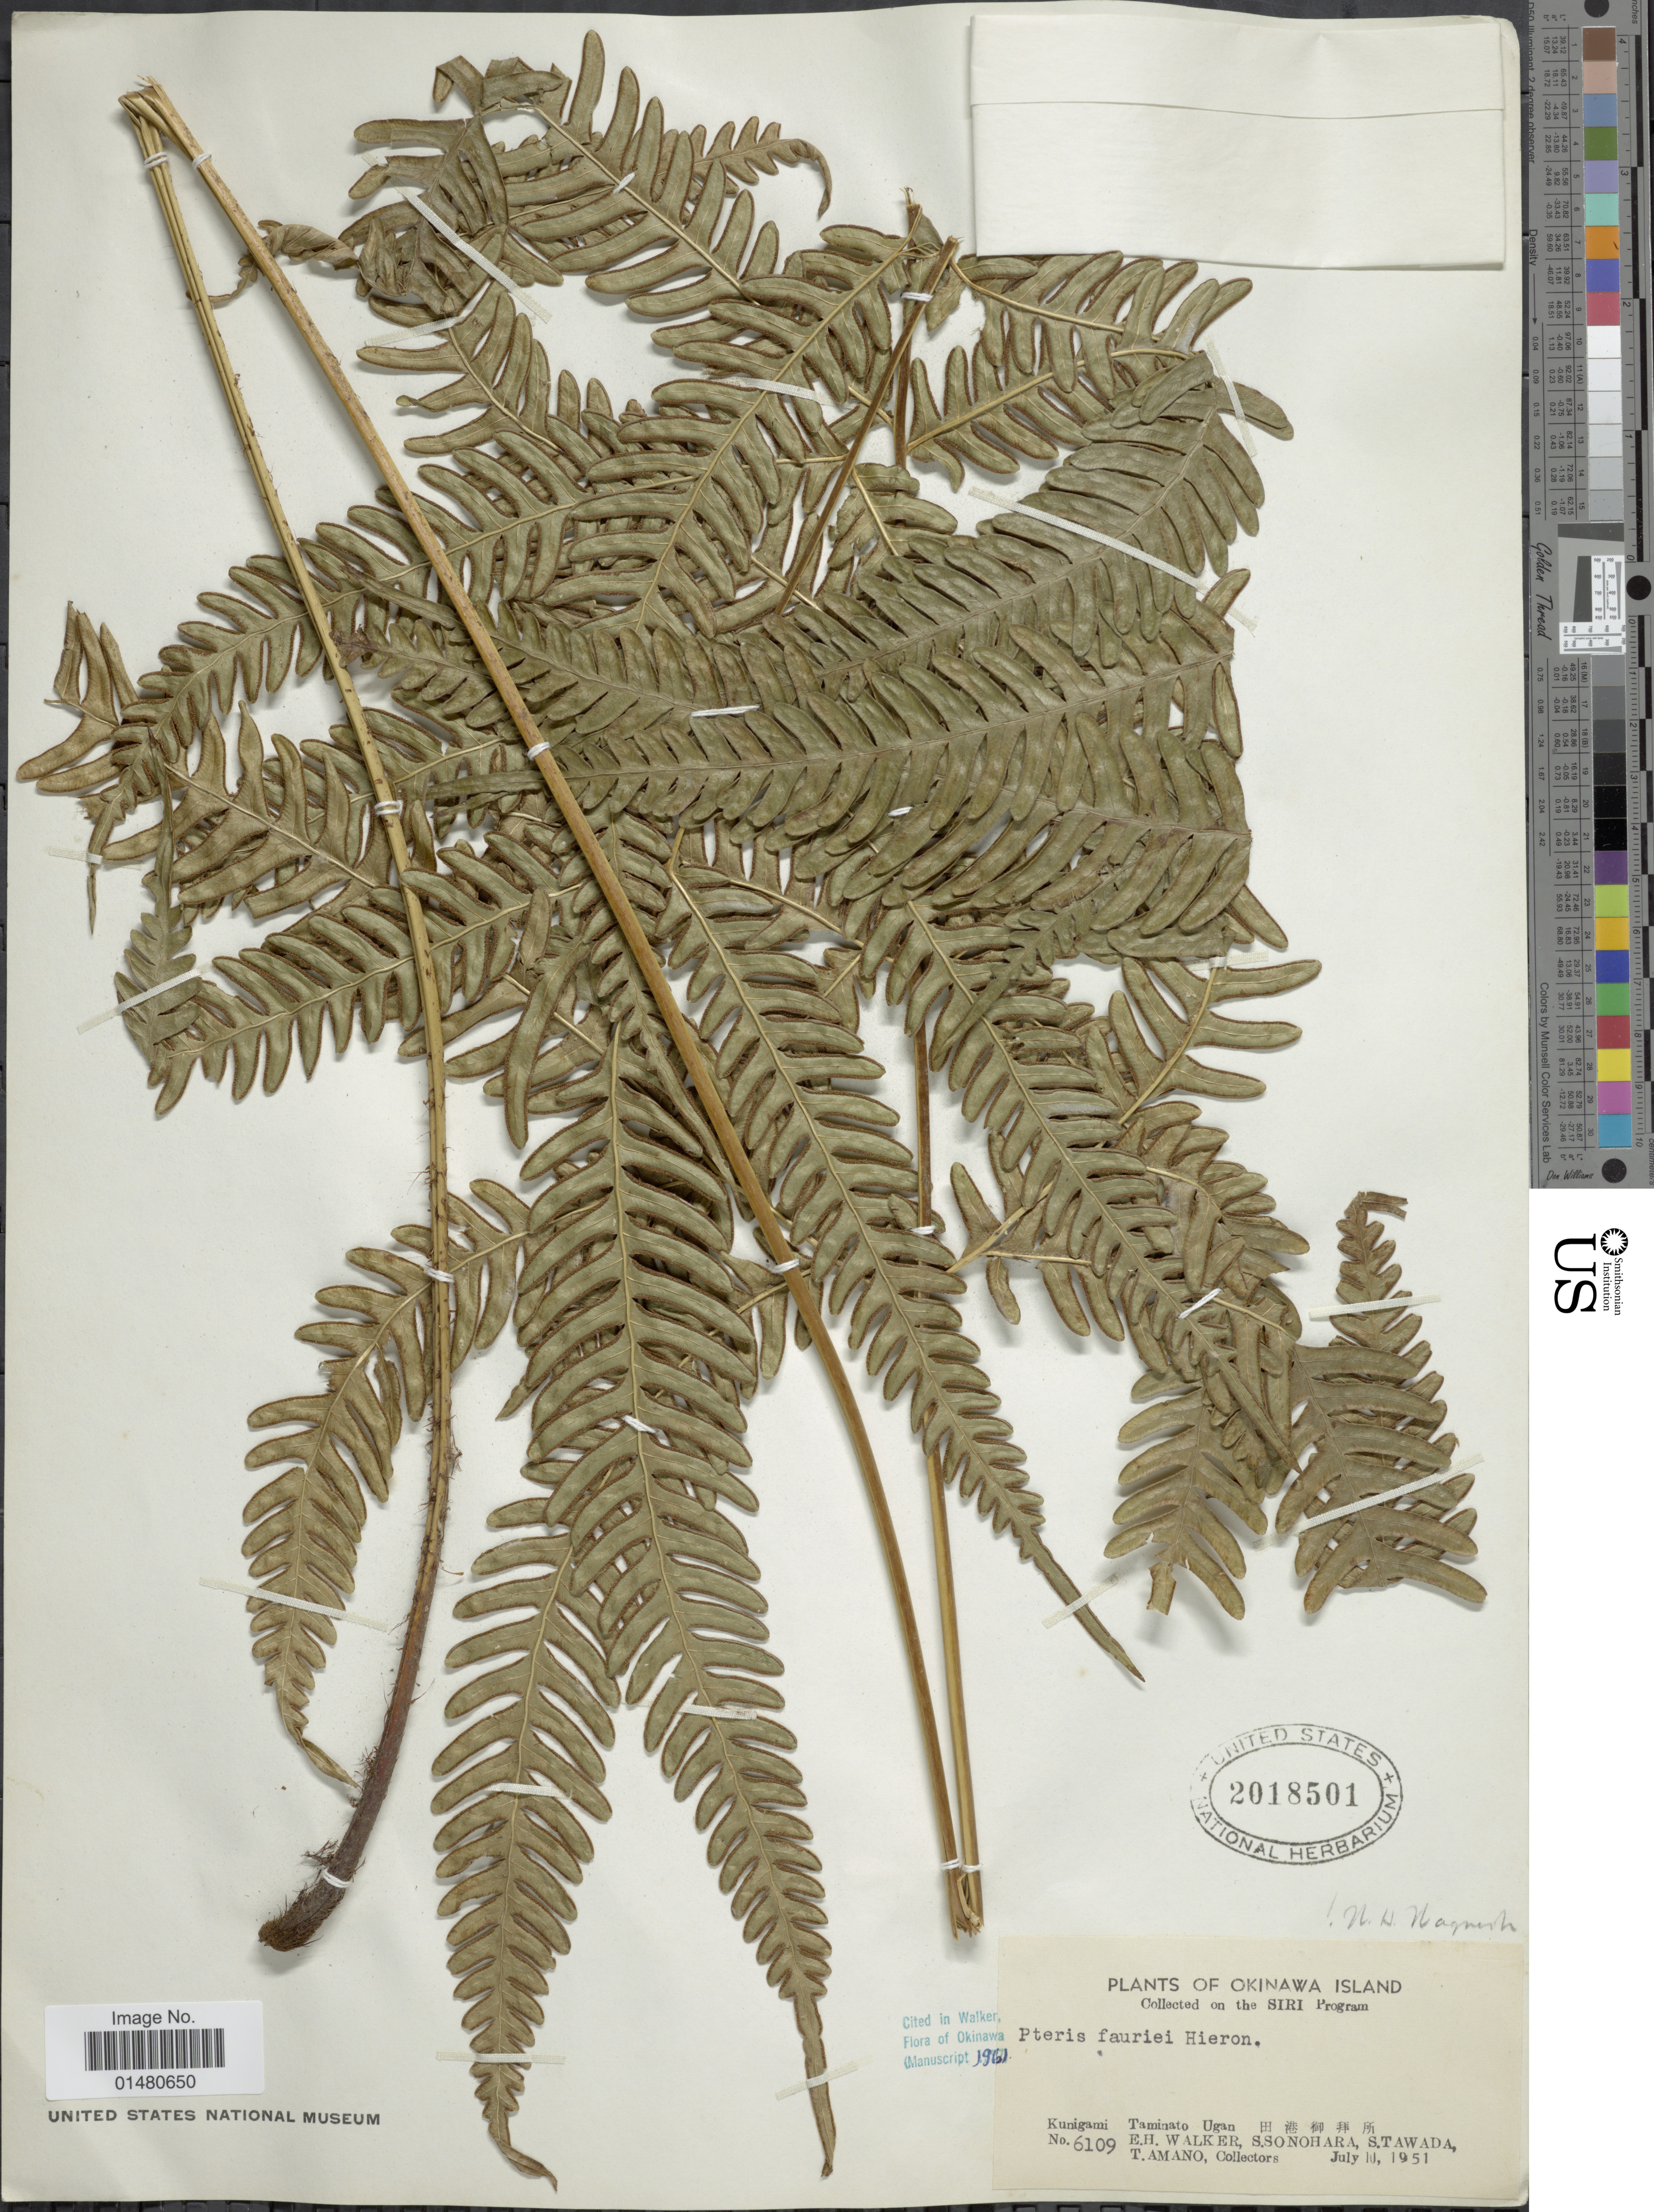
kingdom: Plantae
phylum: Tracheophyta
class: Polypodiopsida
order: Polypodiales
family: Pteridaceae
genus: Pteris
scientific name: Pteris fauriei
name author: Hieron.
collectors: E. H. Walker, S. Sonohara, S. Tawada & T. Amano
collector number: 6109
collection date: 1951-07-10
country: Japan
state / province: Okinawa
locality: Okinawa Island, Kunigami Taminato Ugan [Foreign script]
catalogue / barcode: US 2018501